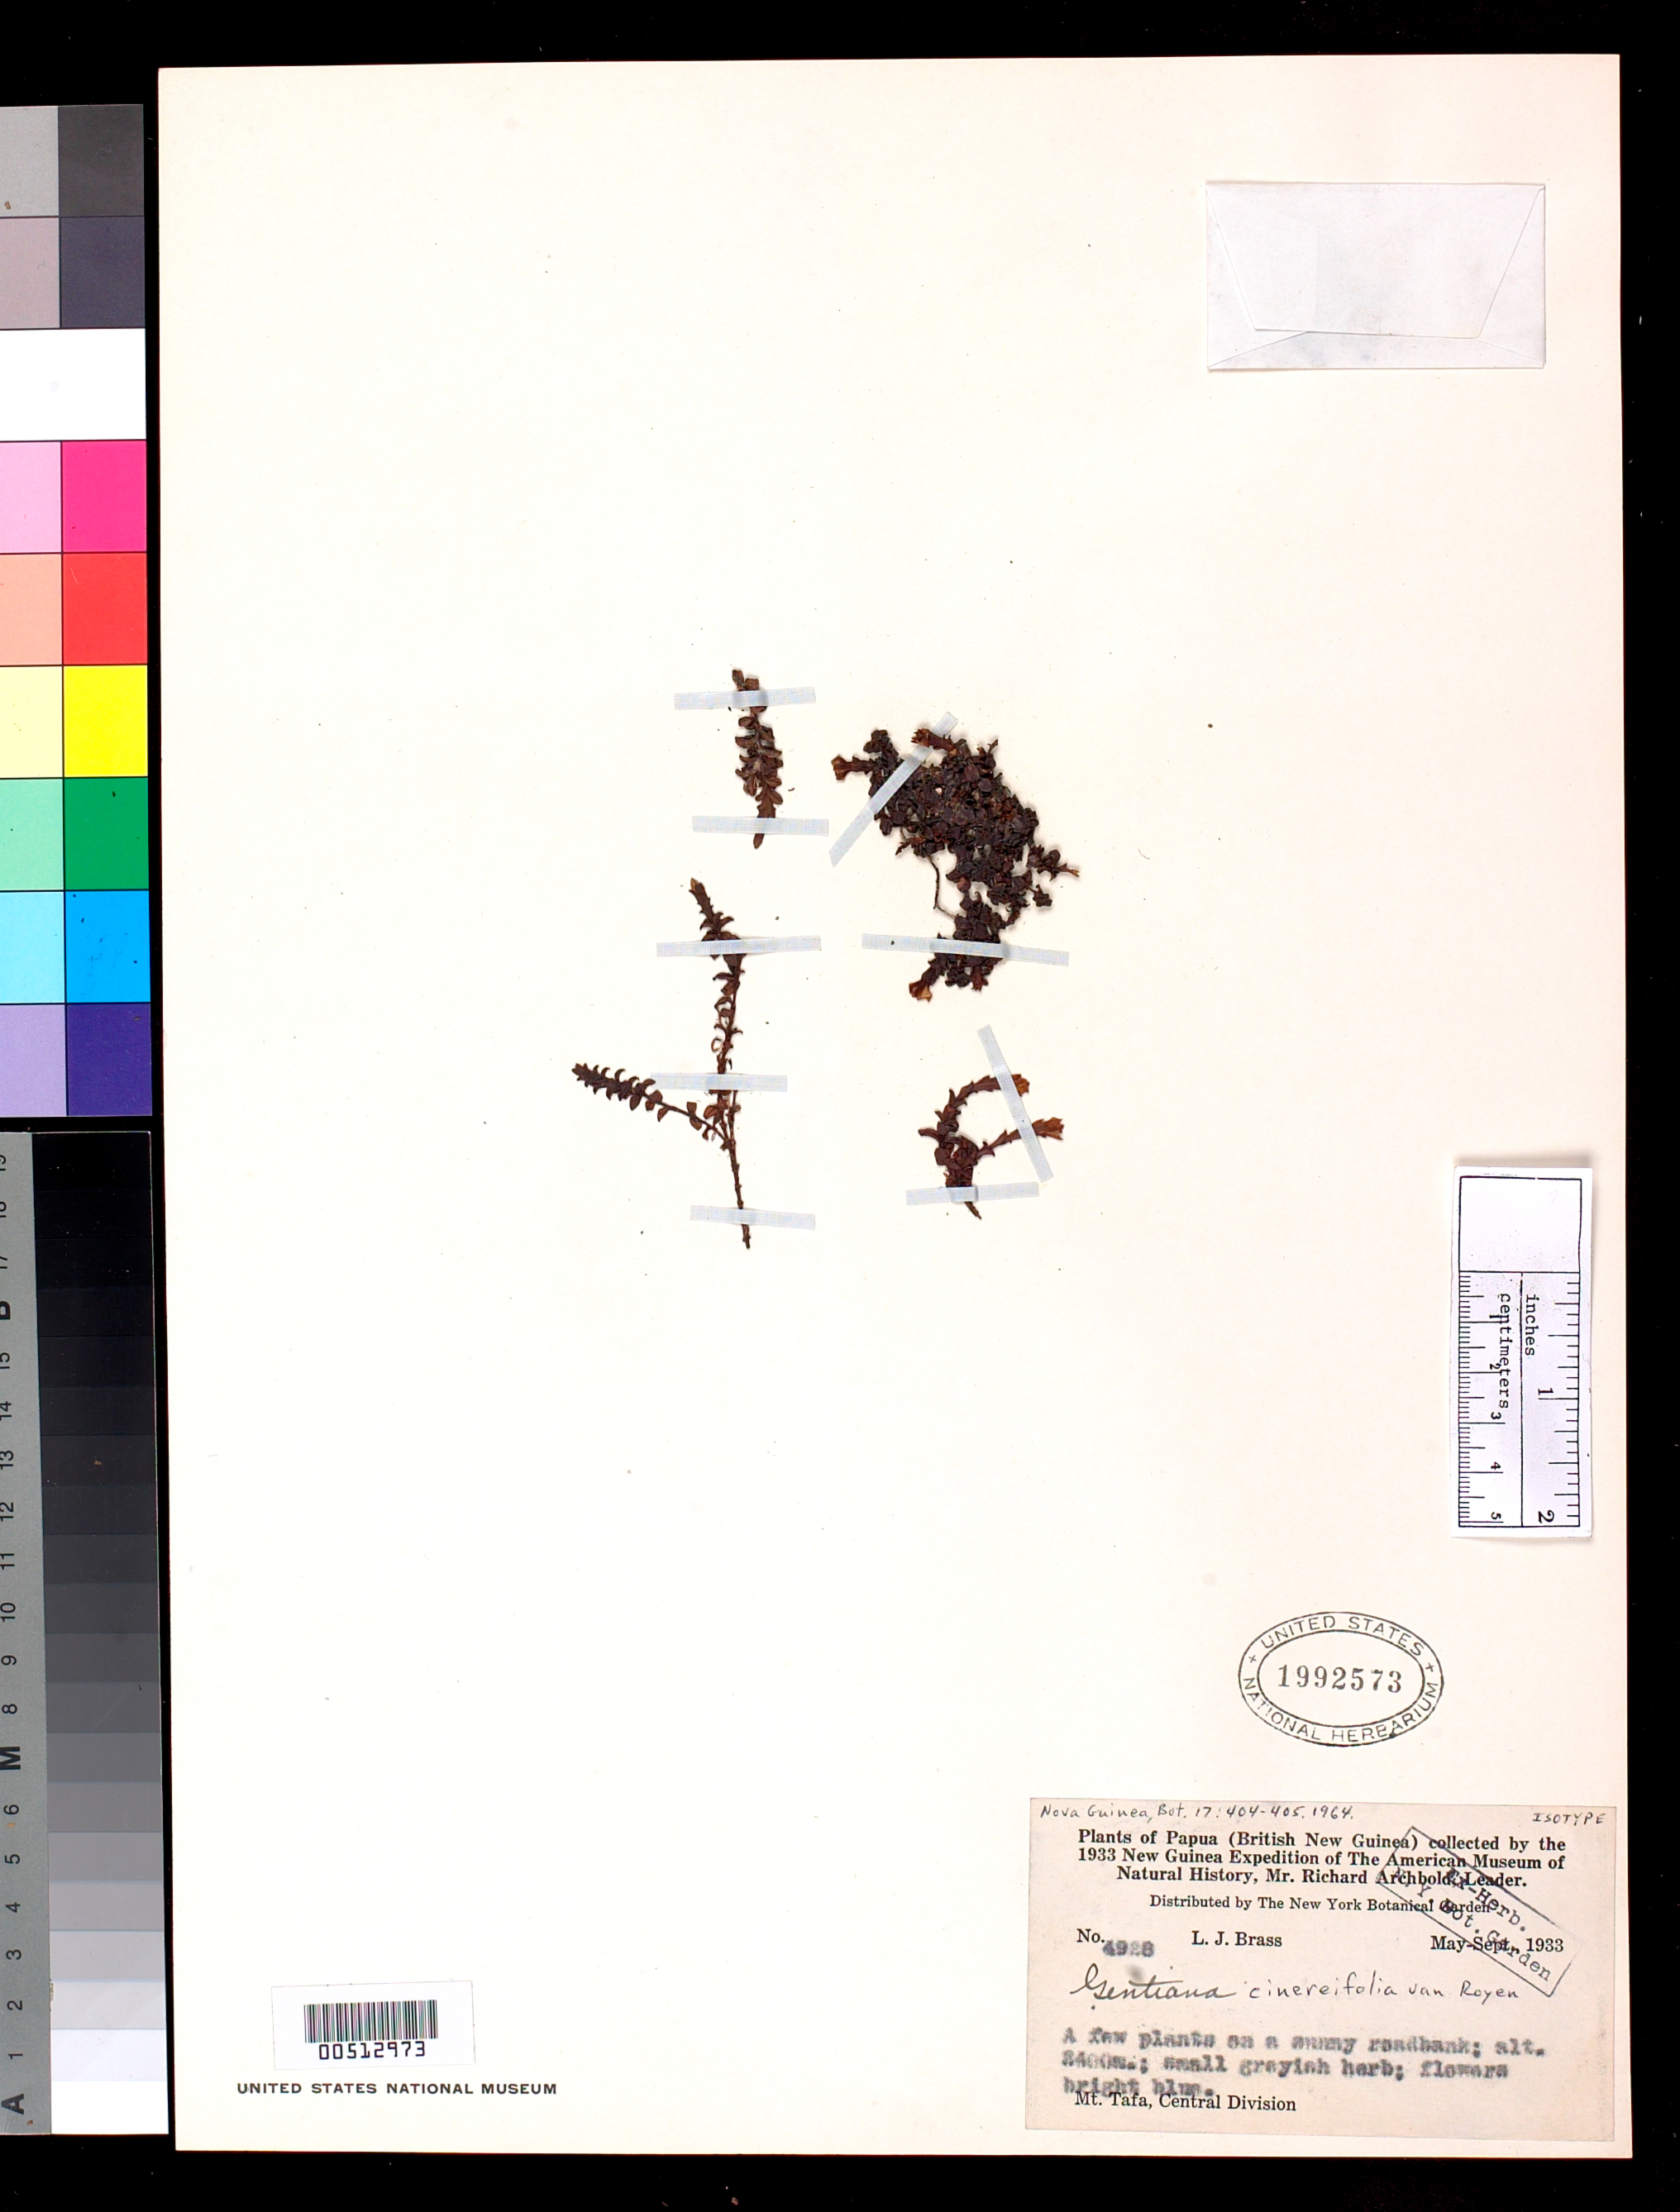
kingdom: Plantae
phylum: Tracheophyta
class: Magnoliopsida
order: Gentianales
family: Gentianaceae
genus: Gentiana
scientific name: Gentiana cinereifolia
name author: P. Royen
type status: Isotype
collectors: L. J. Brass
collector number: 4928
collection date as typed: May 1933 to -- Sep 1933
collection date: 1933-05/1933-09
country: Papua New Guinea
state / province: Central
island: New Guinea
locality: Mt. Tafa.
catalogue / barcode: US 1992573